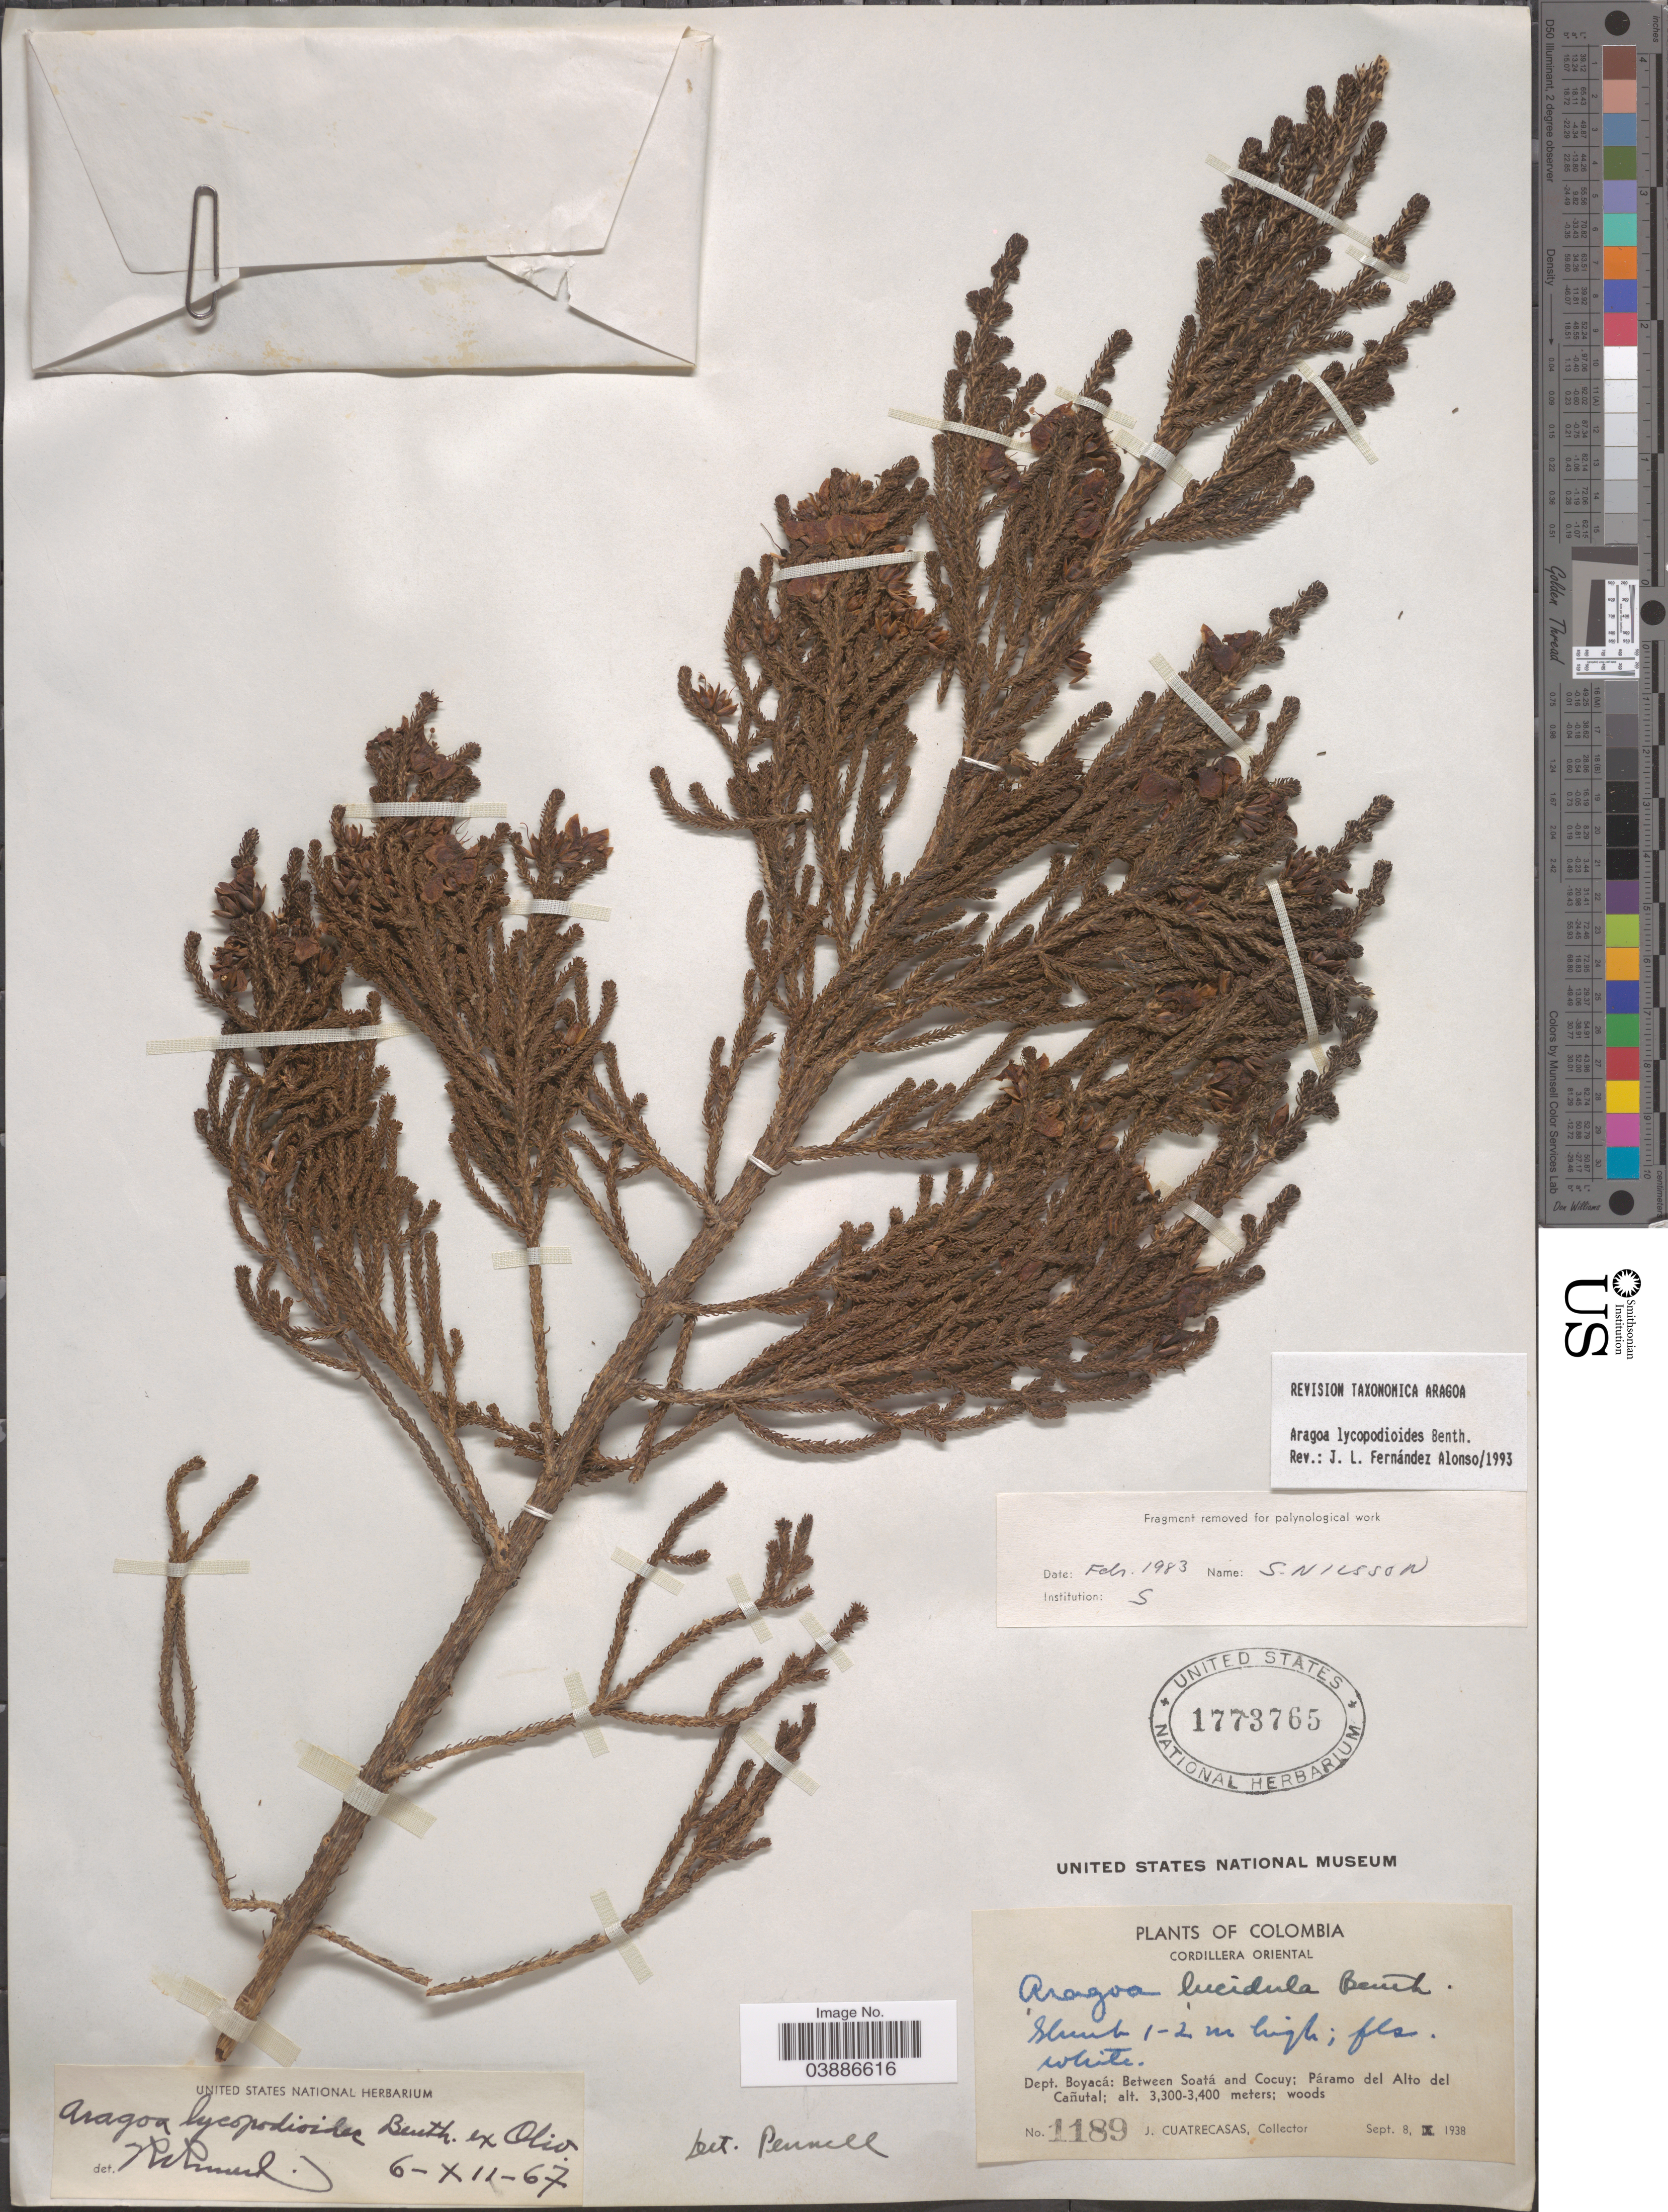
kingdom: Plantae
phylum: Tracheophyta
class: Magnoliopsida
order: Lamiales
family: Plantaginaceae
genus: Aragoa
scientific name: Aragoa lycopodioides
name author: Benth. ex Oliv.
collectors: J. Cuatrecasas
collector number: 1189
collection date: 1938-09-08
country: Colombia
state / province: Boyacá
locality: Cordillera Oriental. Dept. Boyacá: Between Soatá and Cocuy; Páramo del Alto del Cañutal.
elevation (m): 3300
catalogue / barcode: US 1773765